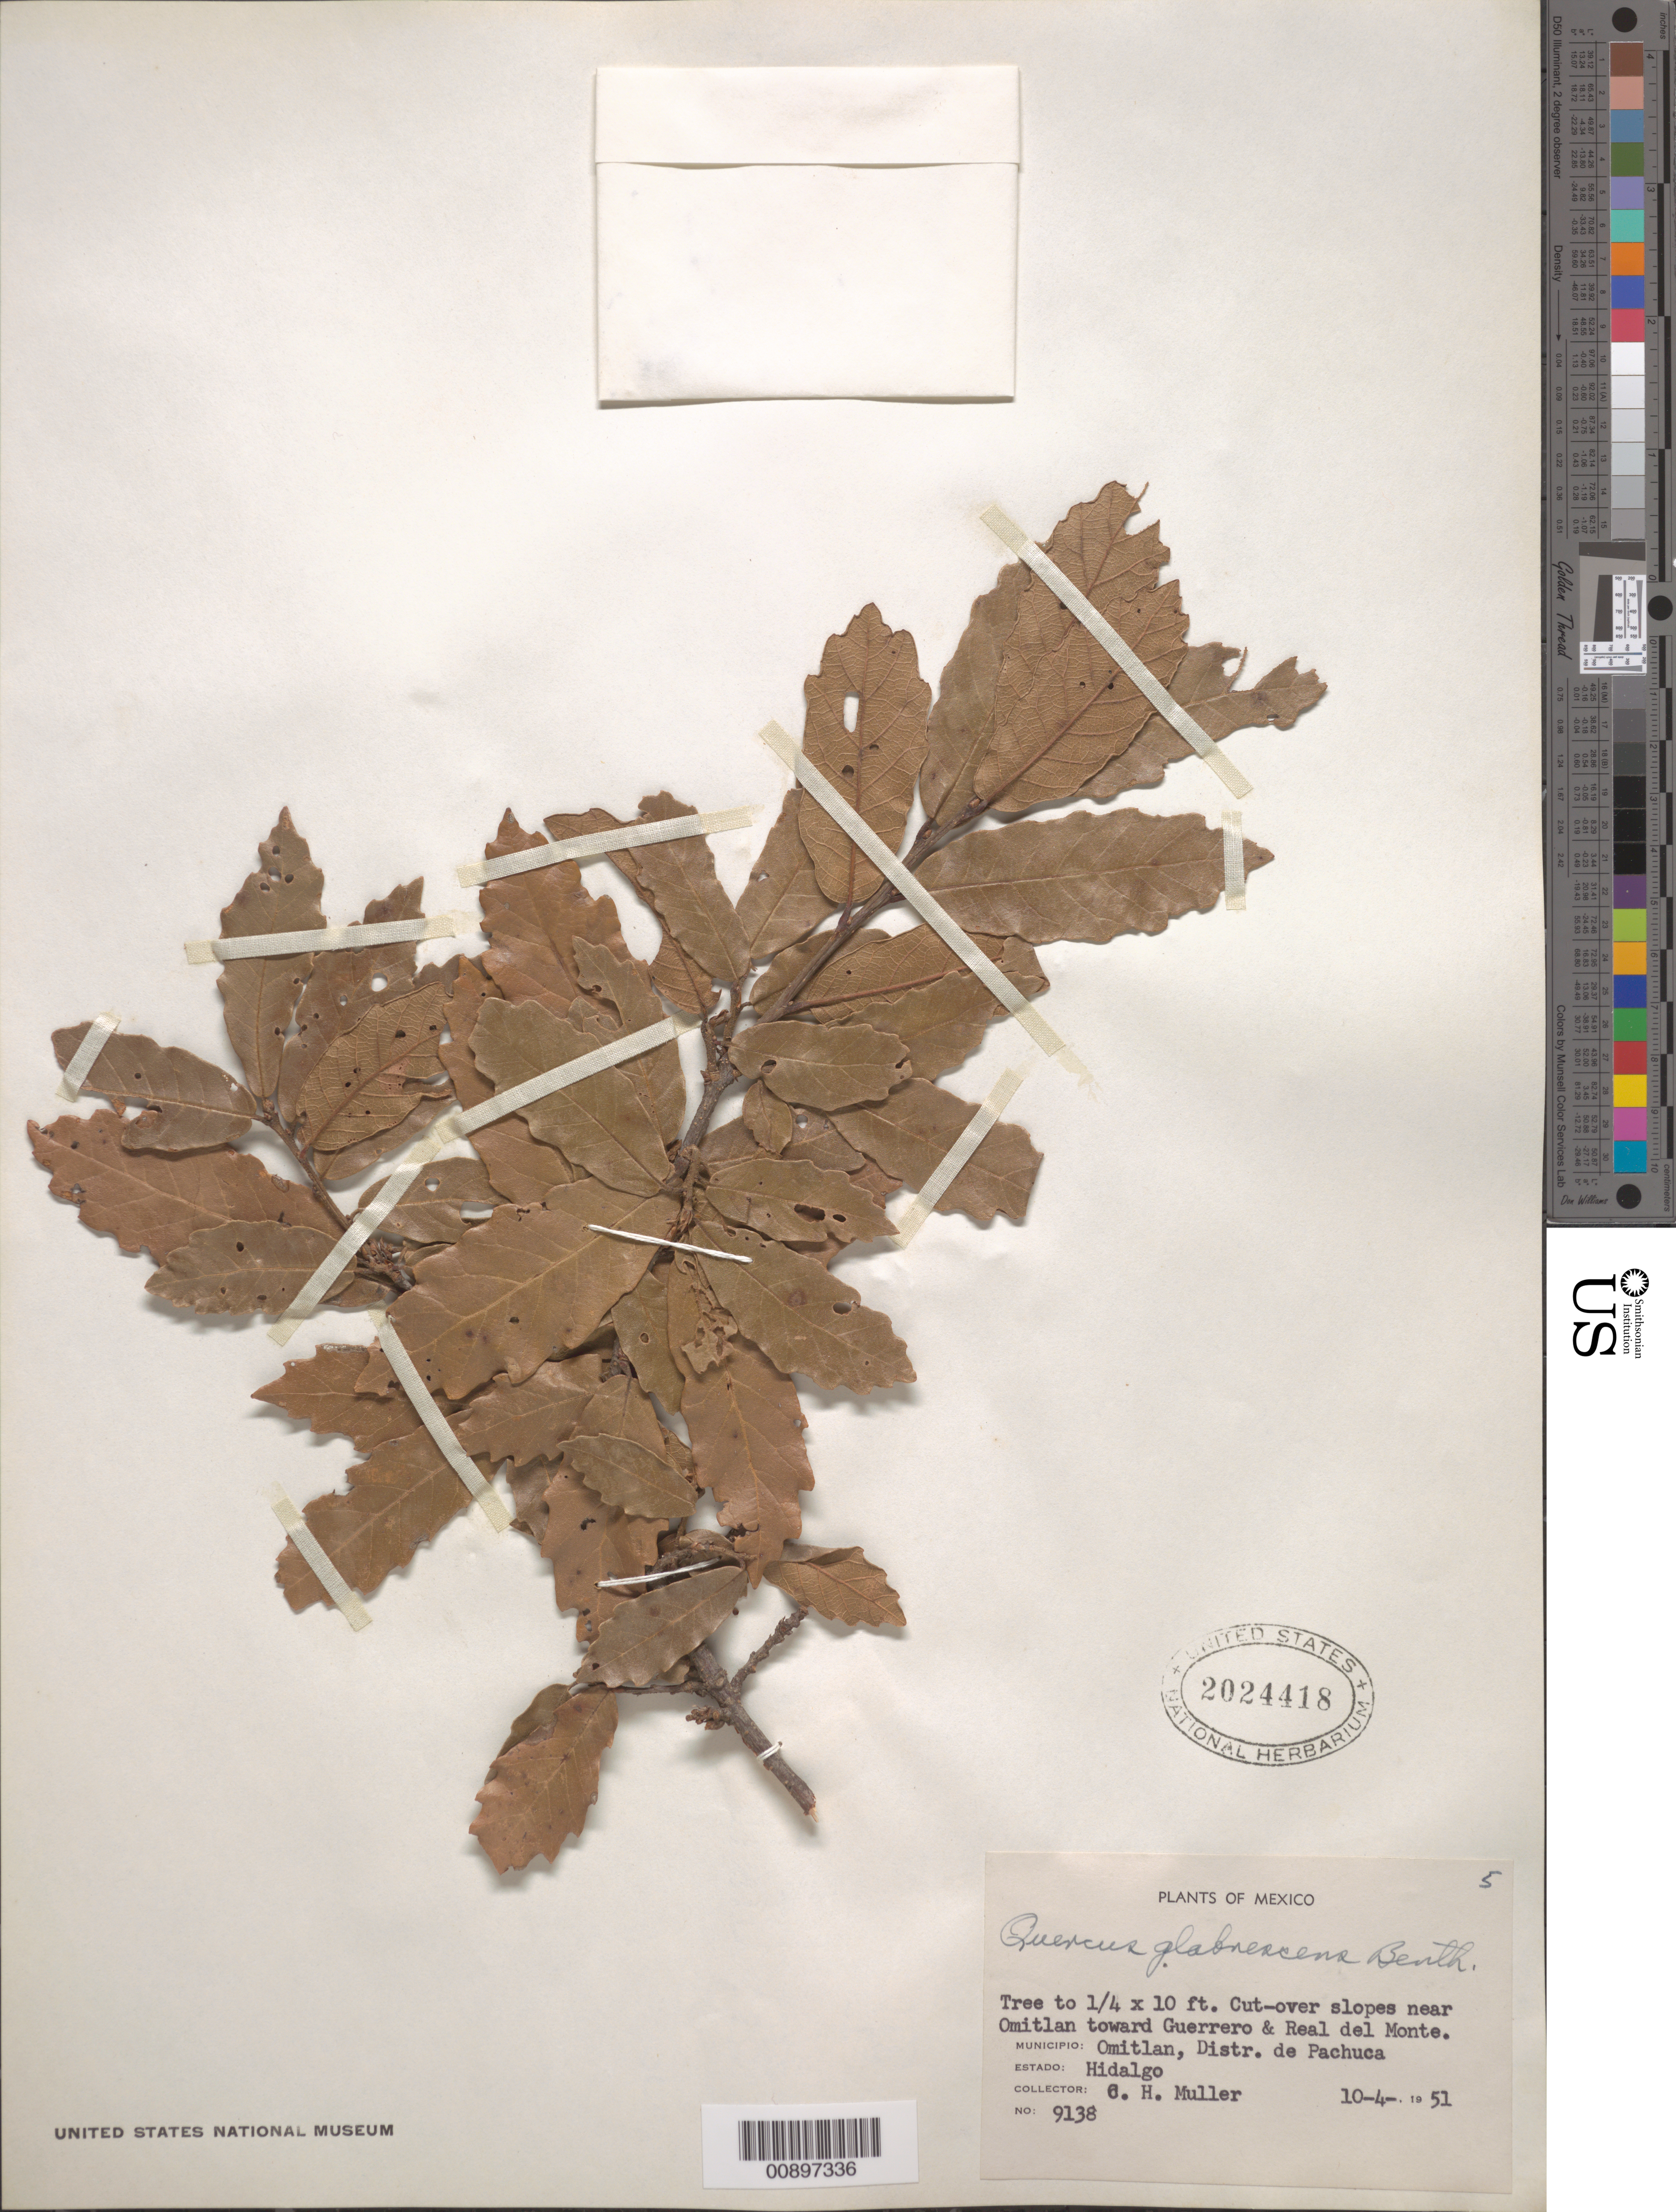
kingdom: Plantae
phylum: Tracheophyta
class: Magnoliopsida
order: Fagales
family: Fagaceae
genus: Quercus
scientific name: Quercus glabrescens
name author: Benth.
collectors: C. H. Muller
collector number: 9138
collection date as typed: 04 Oct 1951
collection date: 1951-10-04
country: Mexico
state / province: Hidalgo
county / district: Pachuca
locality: Near Omitlán toward Guerrero & Real del Monte. Municipio Omitlán, Distr. de Pachuca.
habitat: Cut-over slopes.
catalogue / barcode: US 2024418